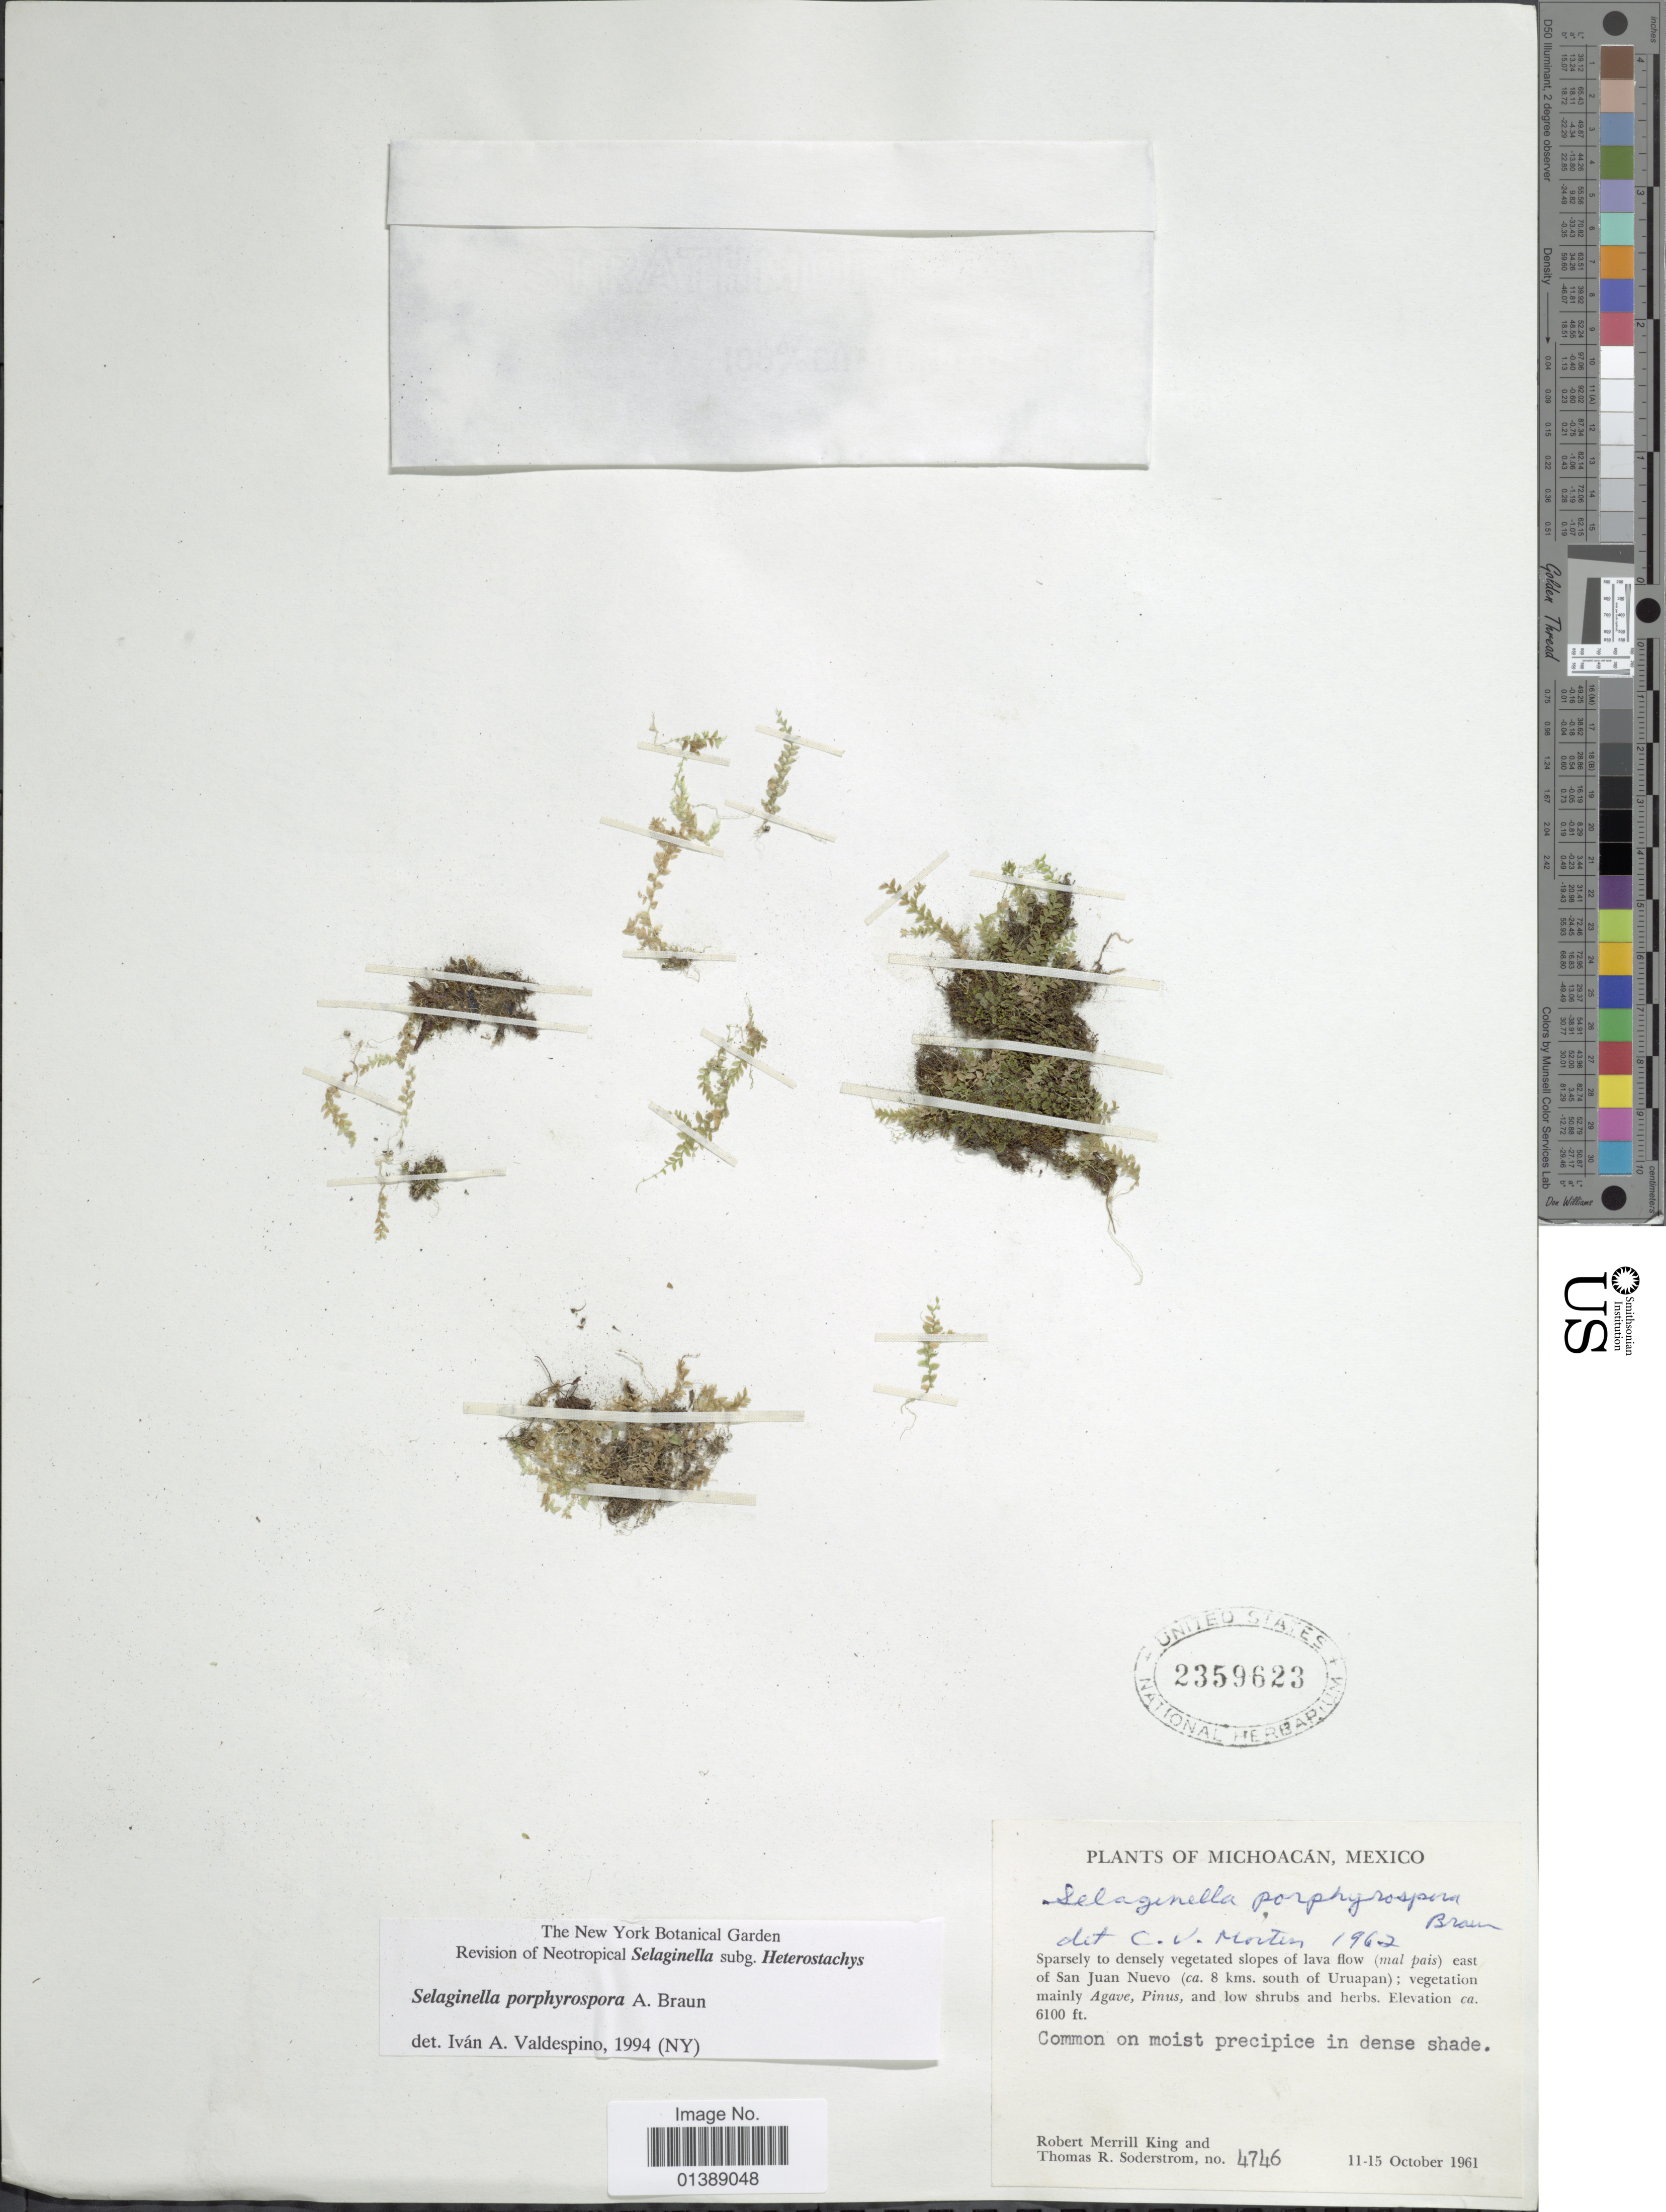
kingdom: Plantae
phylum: Tracheophyta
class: Lycopodiopsida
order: Selaginellales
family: Selaginellaceae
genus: Selaginella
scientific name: Selaginella porphyrospora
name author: A. Braun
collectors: R. M. King & T. R. Soderstrom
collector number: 4746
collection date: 1961-10-11/1961-10-15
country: Mexico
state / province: Michoacán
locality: East of San Juan Nuevo (ca. 8 kms. south of Uruapan)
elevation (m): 1859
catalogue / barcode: US 2359623